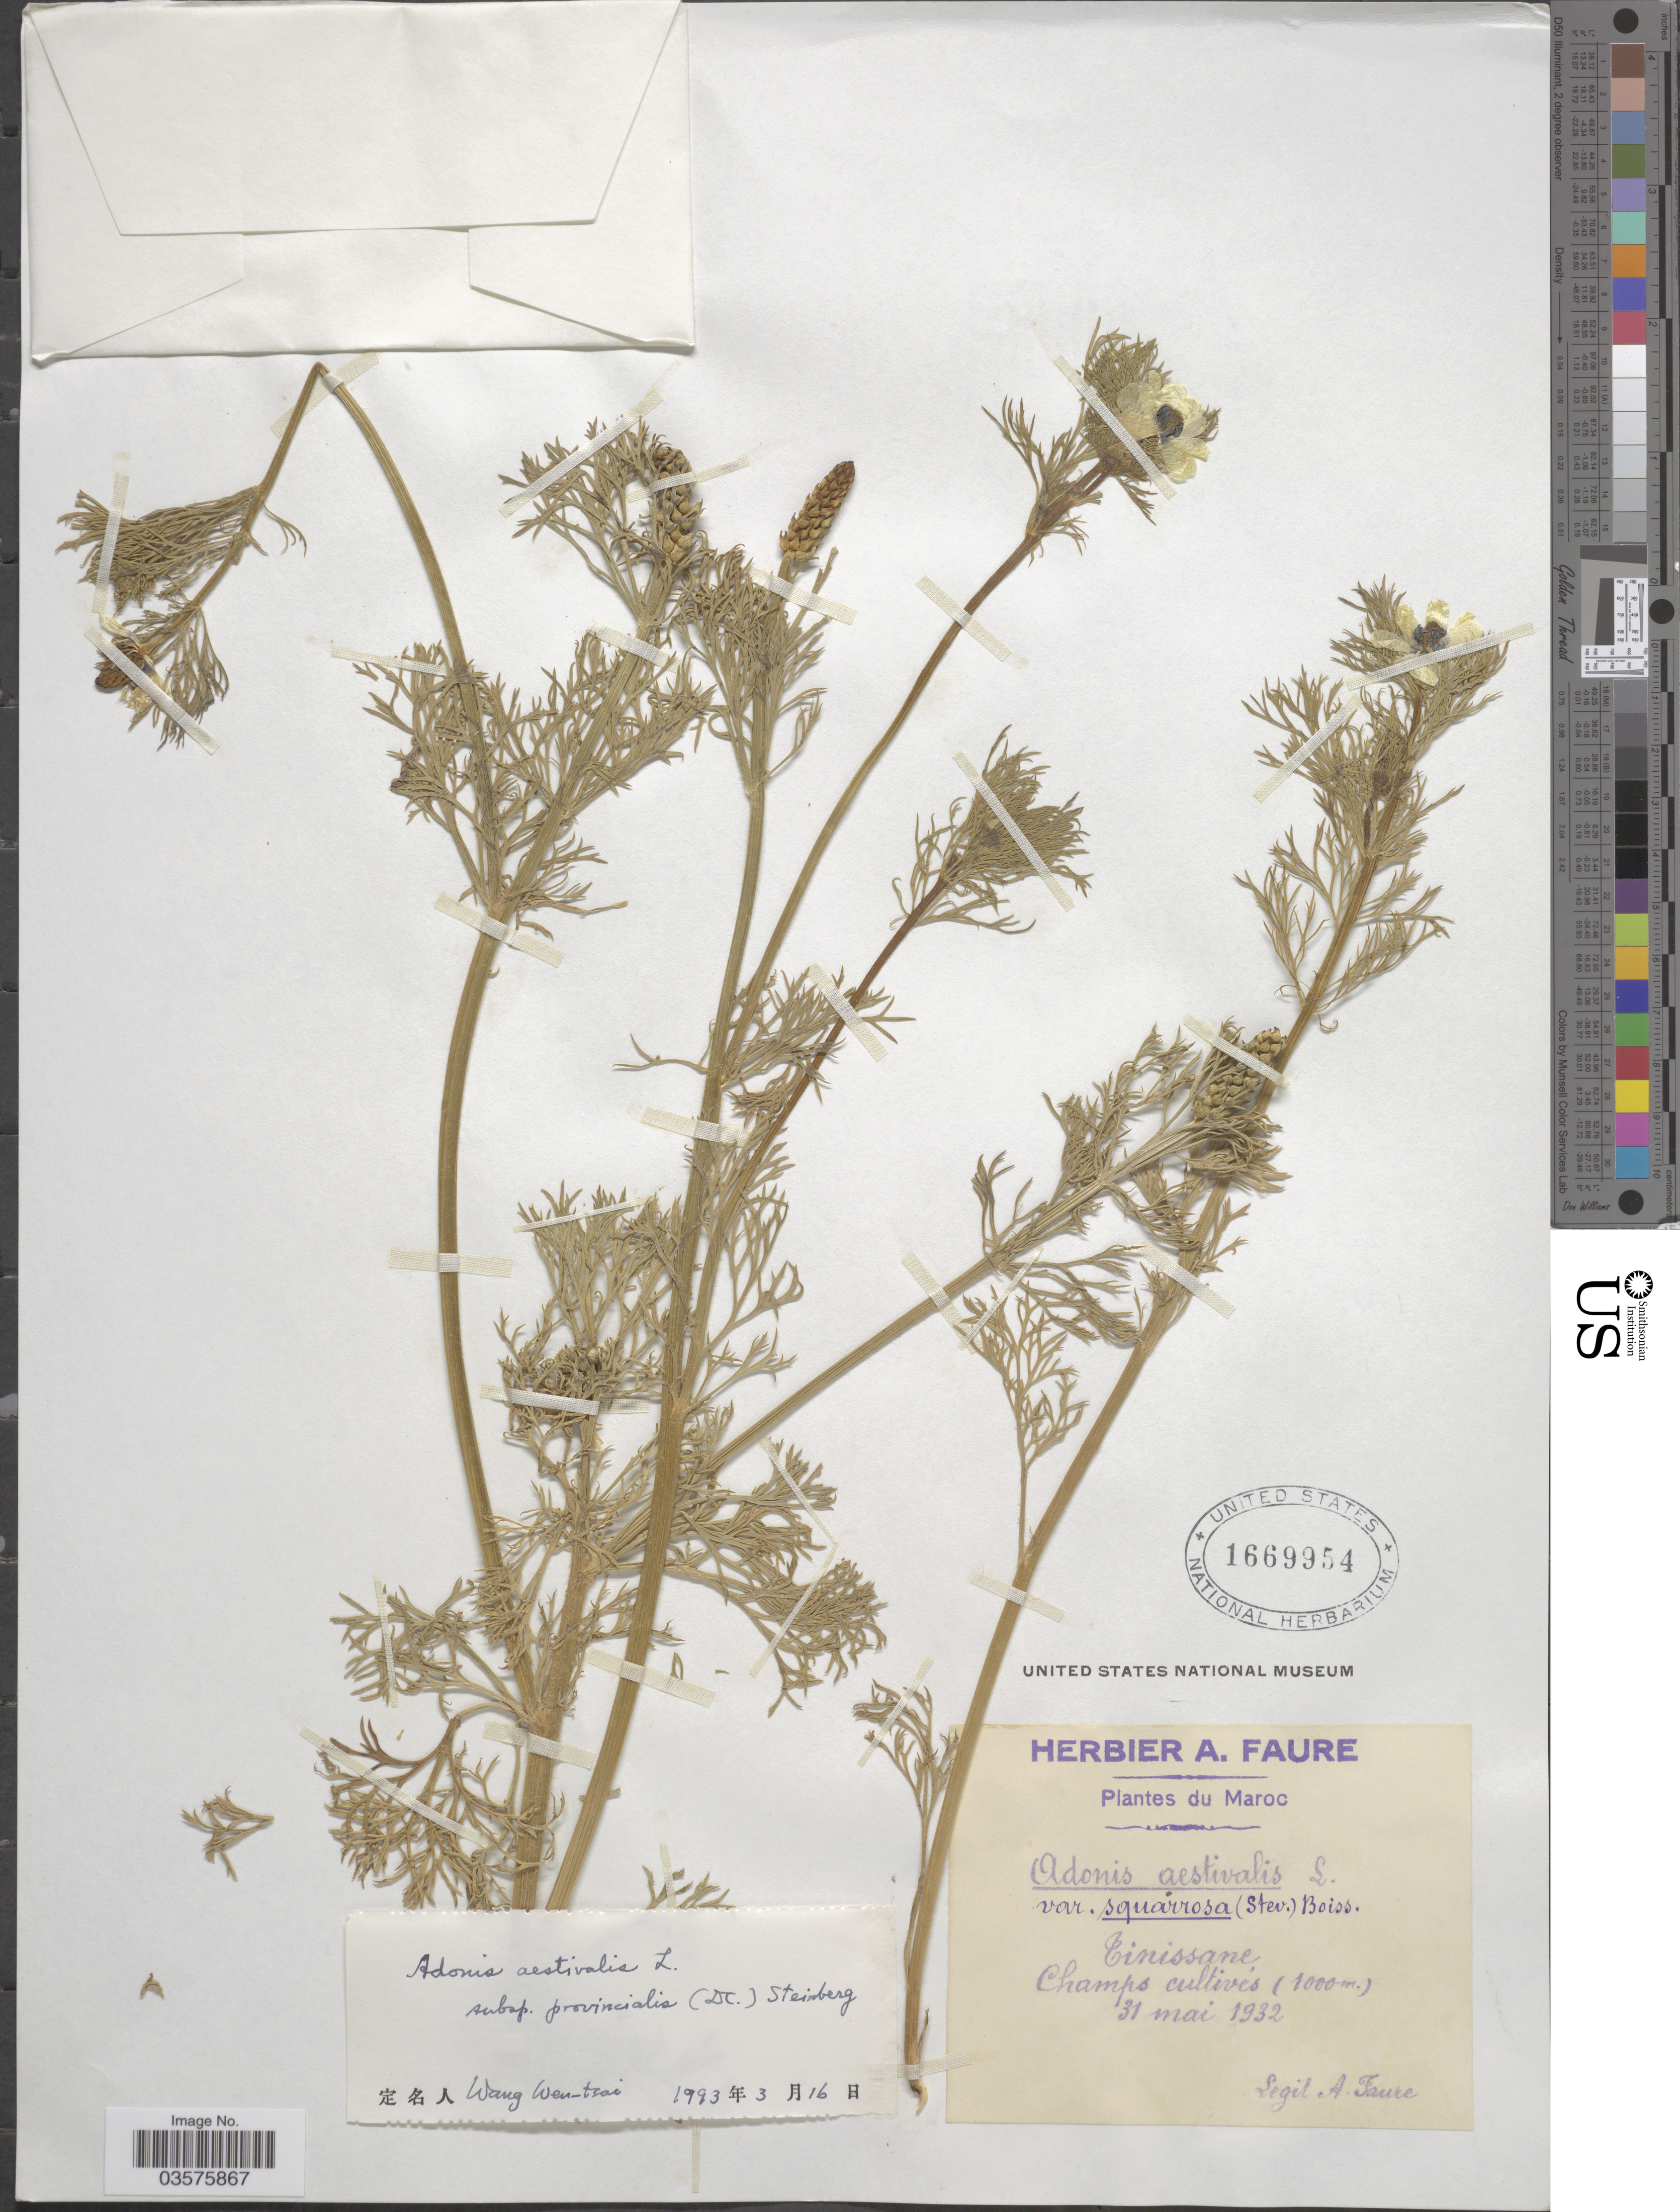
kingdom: Plantae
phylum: Tracheophyta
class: Magnoliopsida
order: Ranunculales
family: Ranunculaceae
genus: Adonis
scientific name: Adonis aestivalis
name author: L.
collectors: A. Faure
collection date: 1932-05-31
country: Morocco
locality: Maroc. Tinissane. Champs ciltives.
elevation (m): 1000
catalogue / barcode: US 1669954